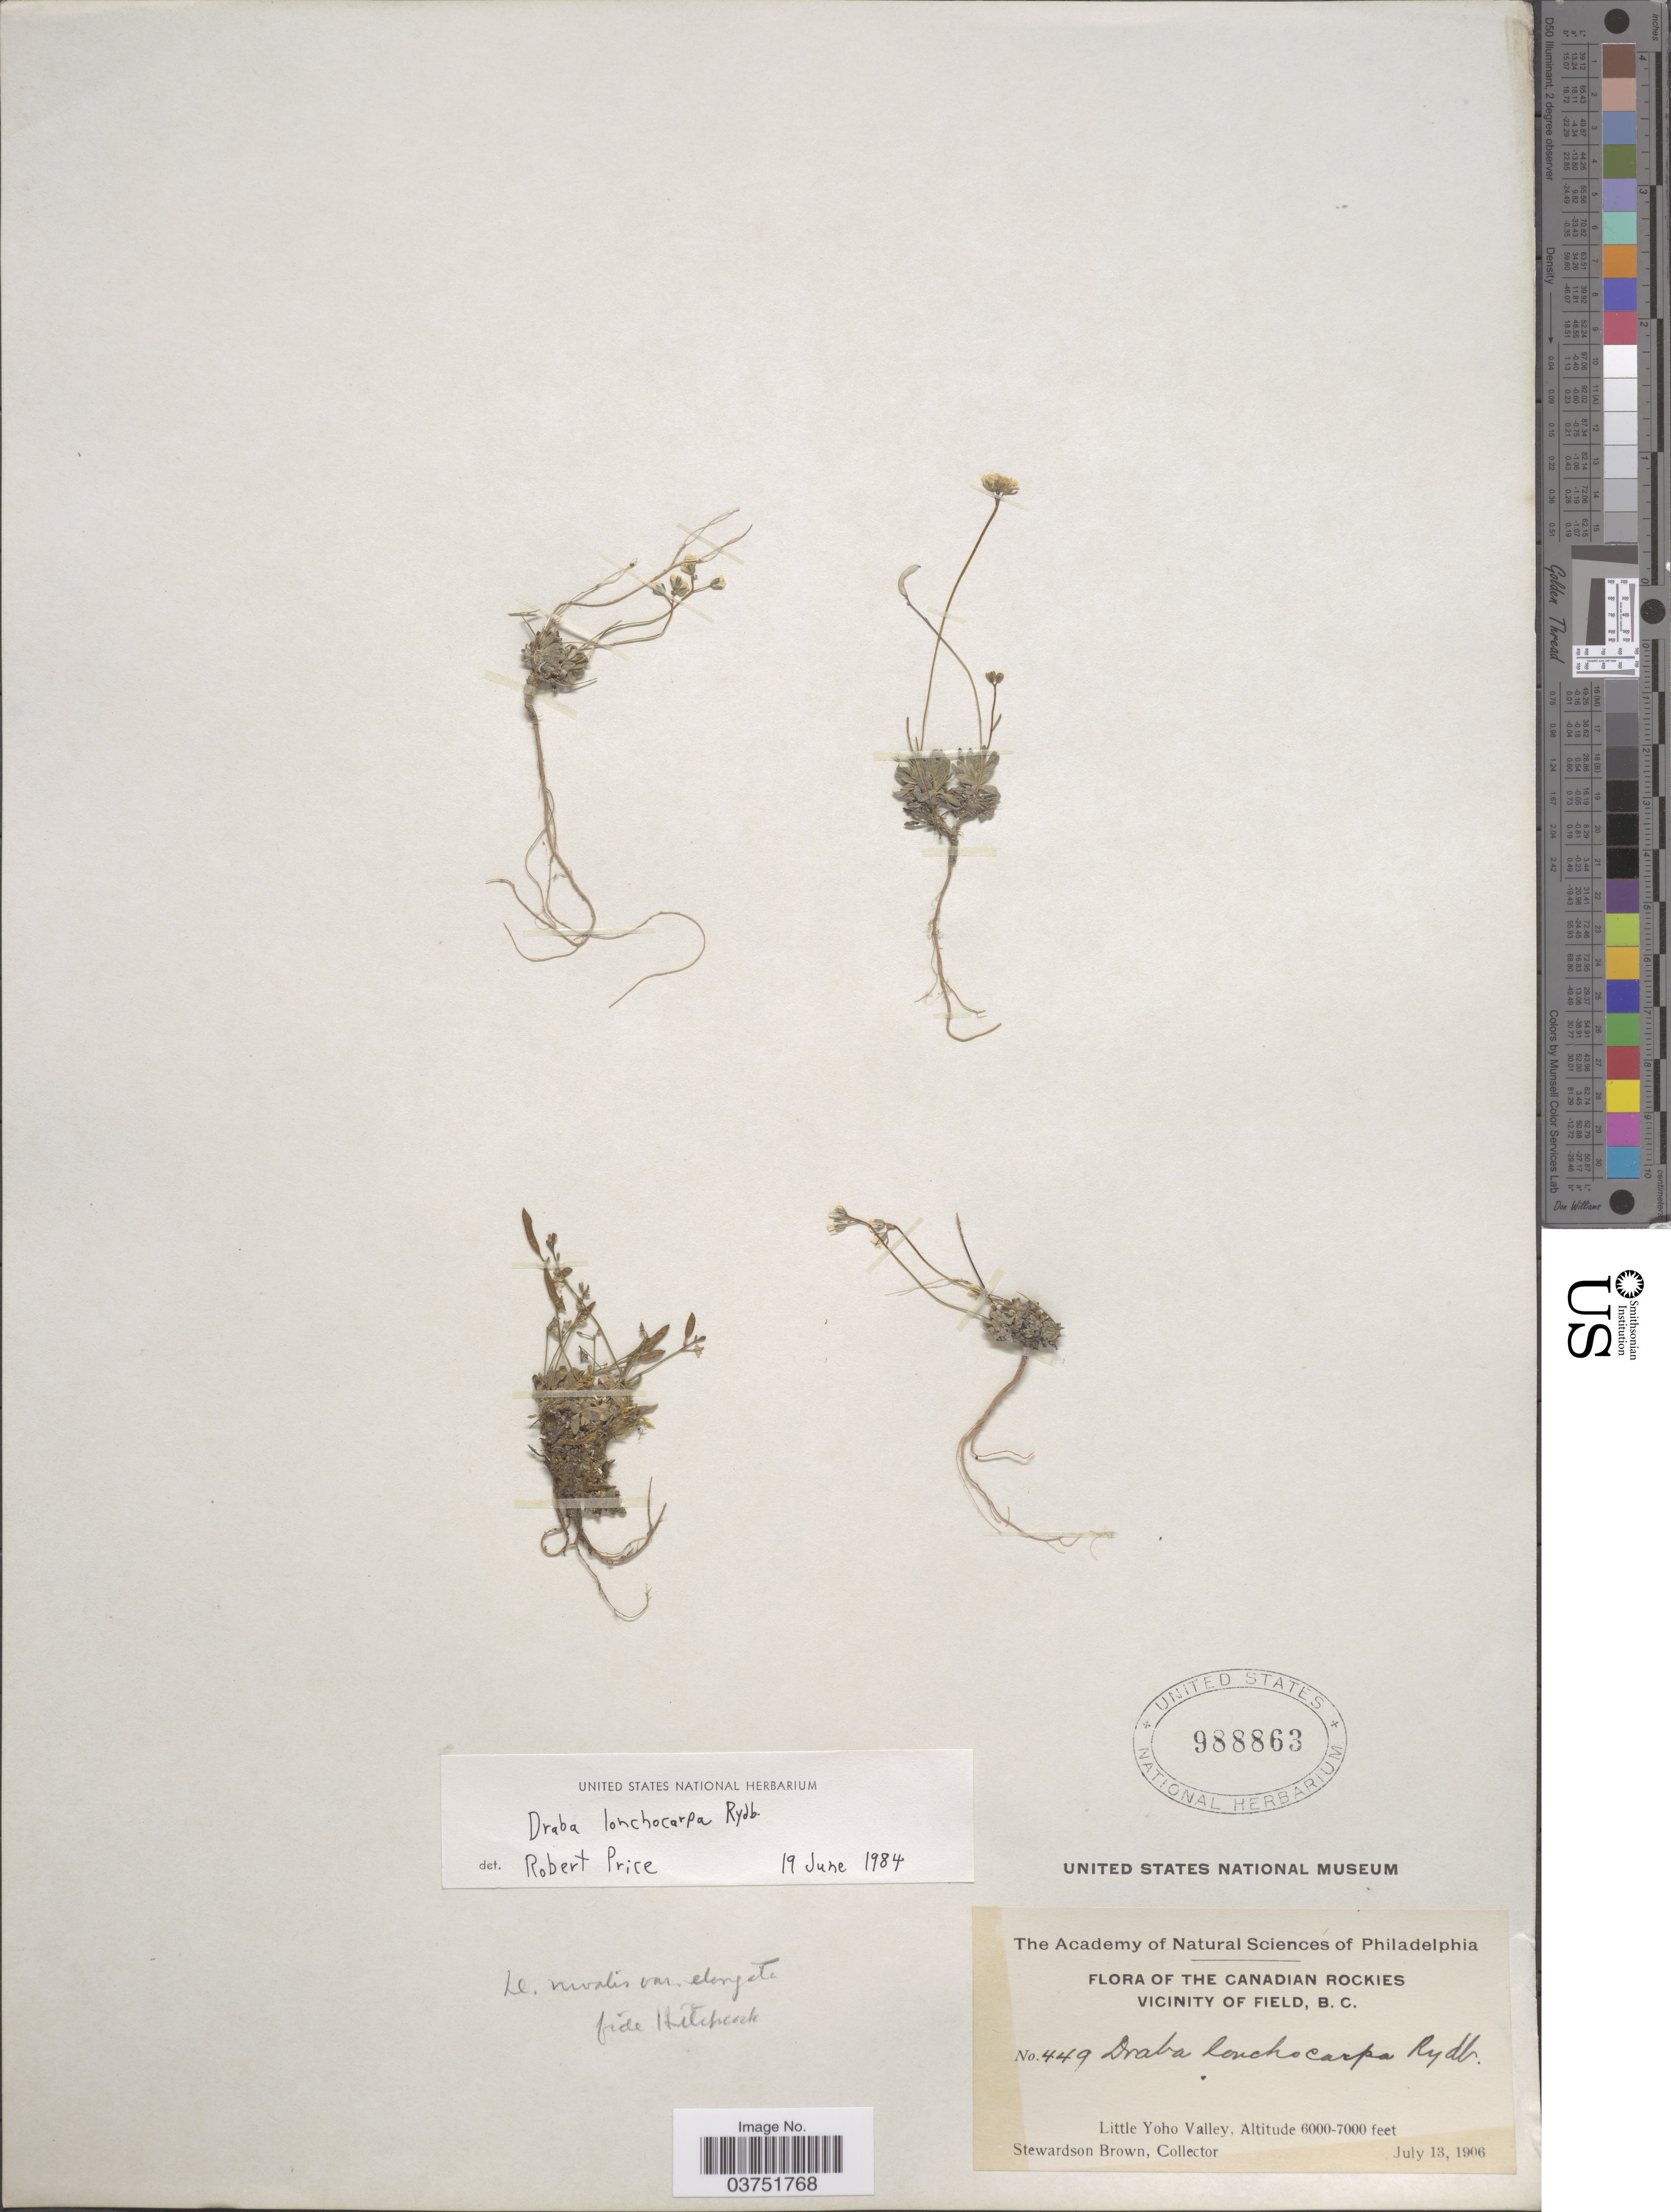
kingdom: Plantae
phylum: Tracheophyta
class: Magnoliopsida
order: Brassicales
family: Brassicaceae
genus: Draba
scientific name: Draba lonchocarpa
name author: Rydb.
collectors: S. Brown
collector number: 449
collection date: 1906-07-13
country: Canada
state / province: British Columbia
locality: The Canadian Rockies Vicinity of Field. Little Yoho Valley.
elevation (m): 1829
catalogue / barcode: US 988863